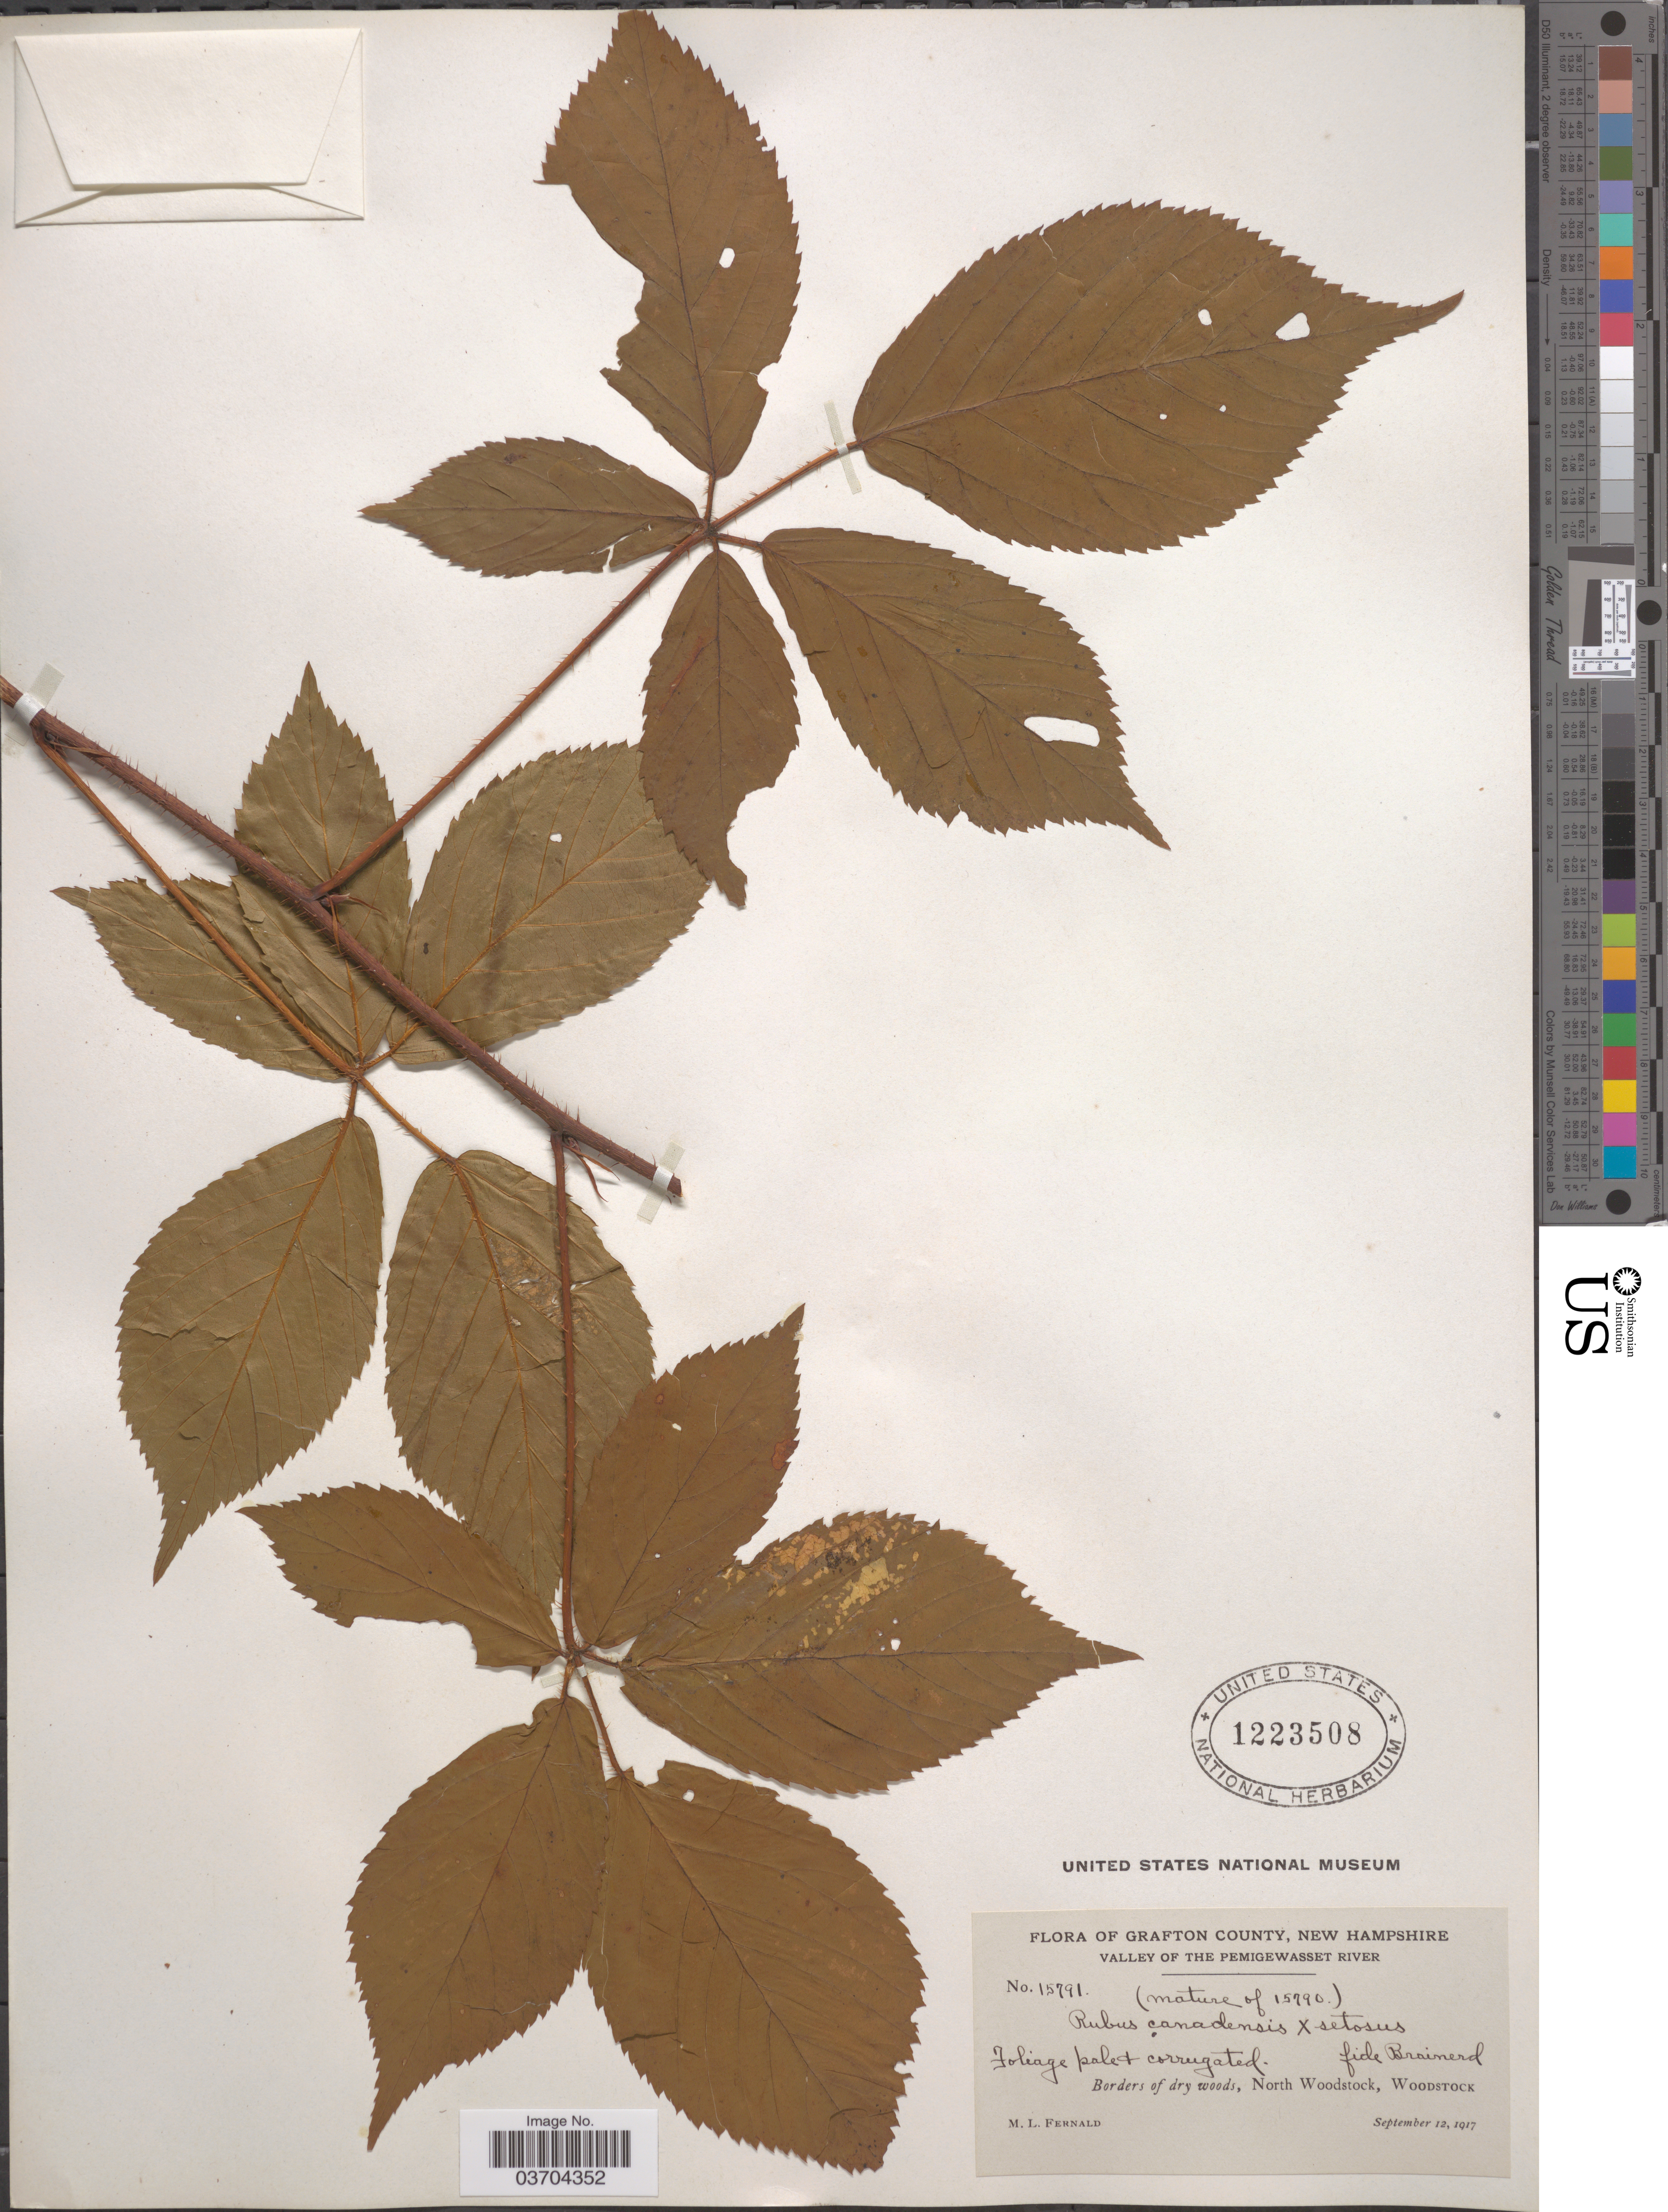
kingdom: Plantae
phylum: Tracheophyta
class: Magnoliopsida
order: Rosales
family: Rosaceae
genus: Rubus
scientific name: Rubus canadensis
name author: L.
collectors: M. L. Fernald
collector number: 15791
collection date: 1917-09-12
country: United States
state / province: New Hampshire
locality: Grafton County. Valley of the Pemigewasset River. North Woodstock, Woodstock.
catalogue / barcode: US 1223508